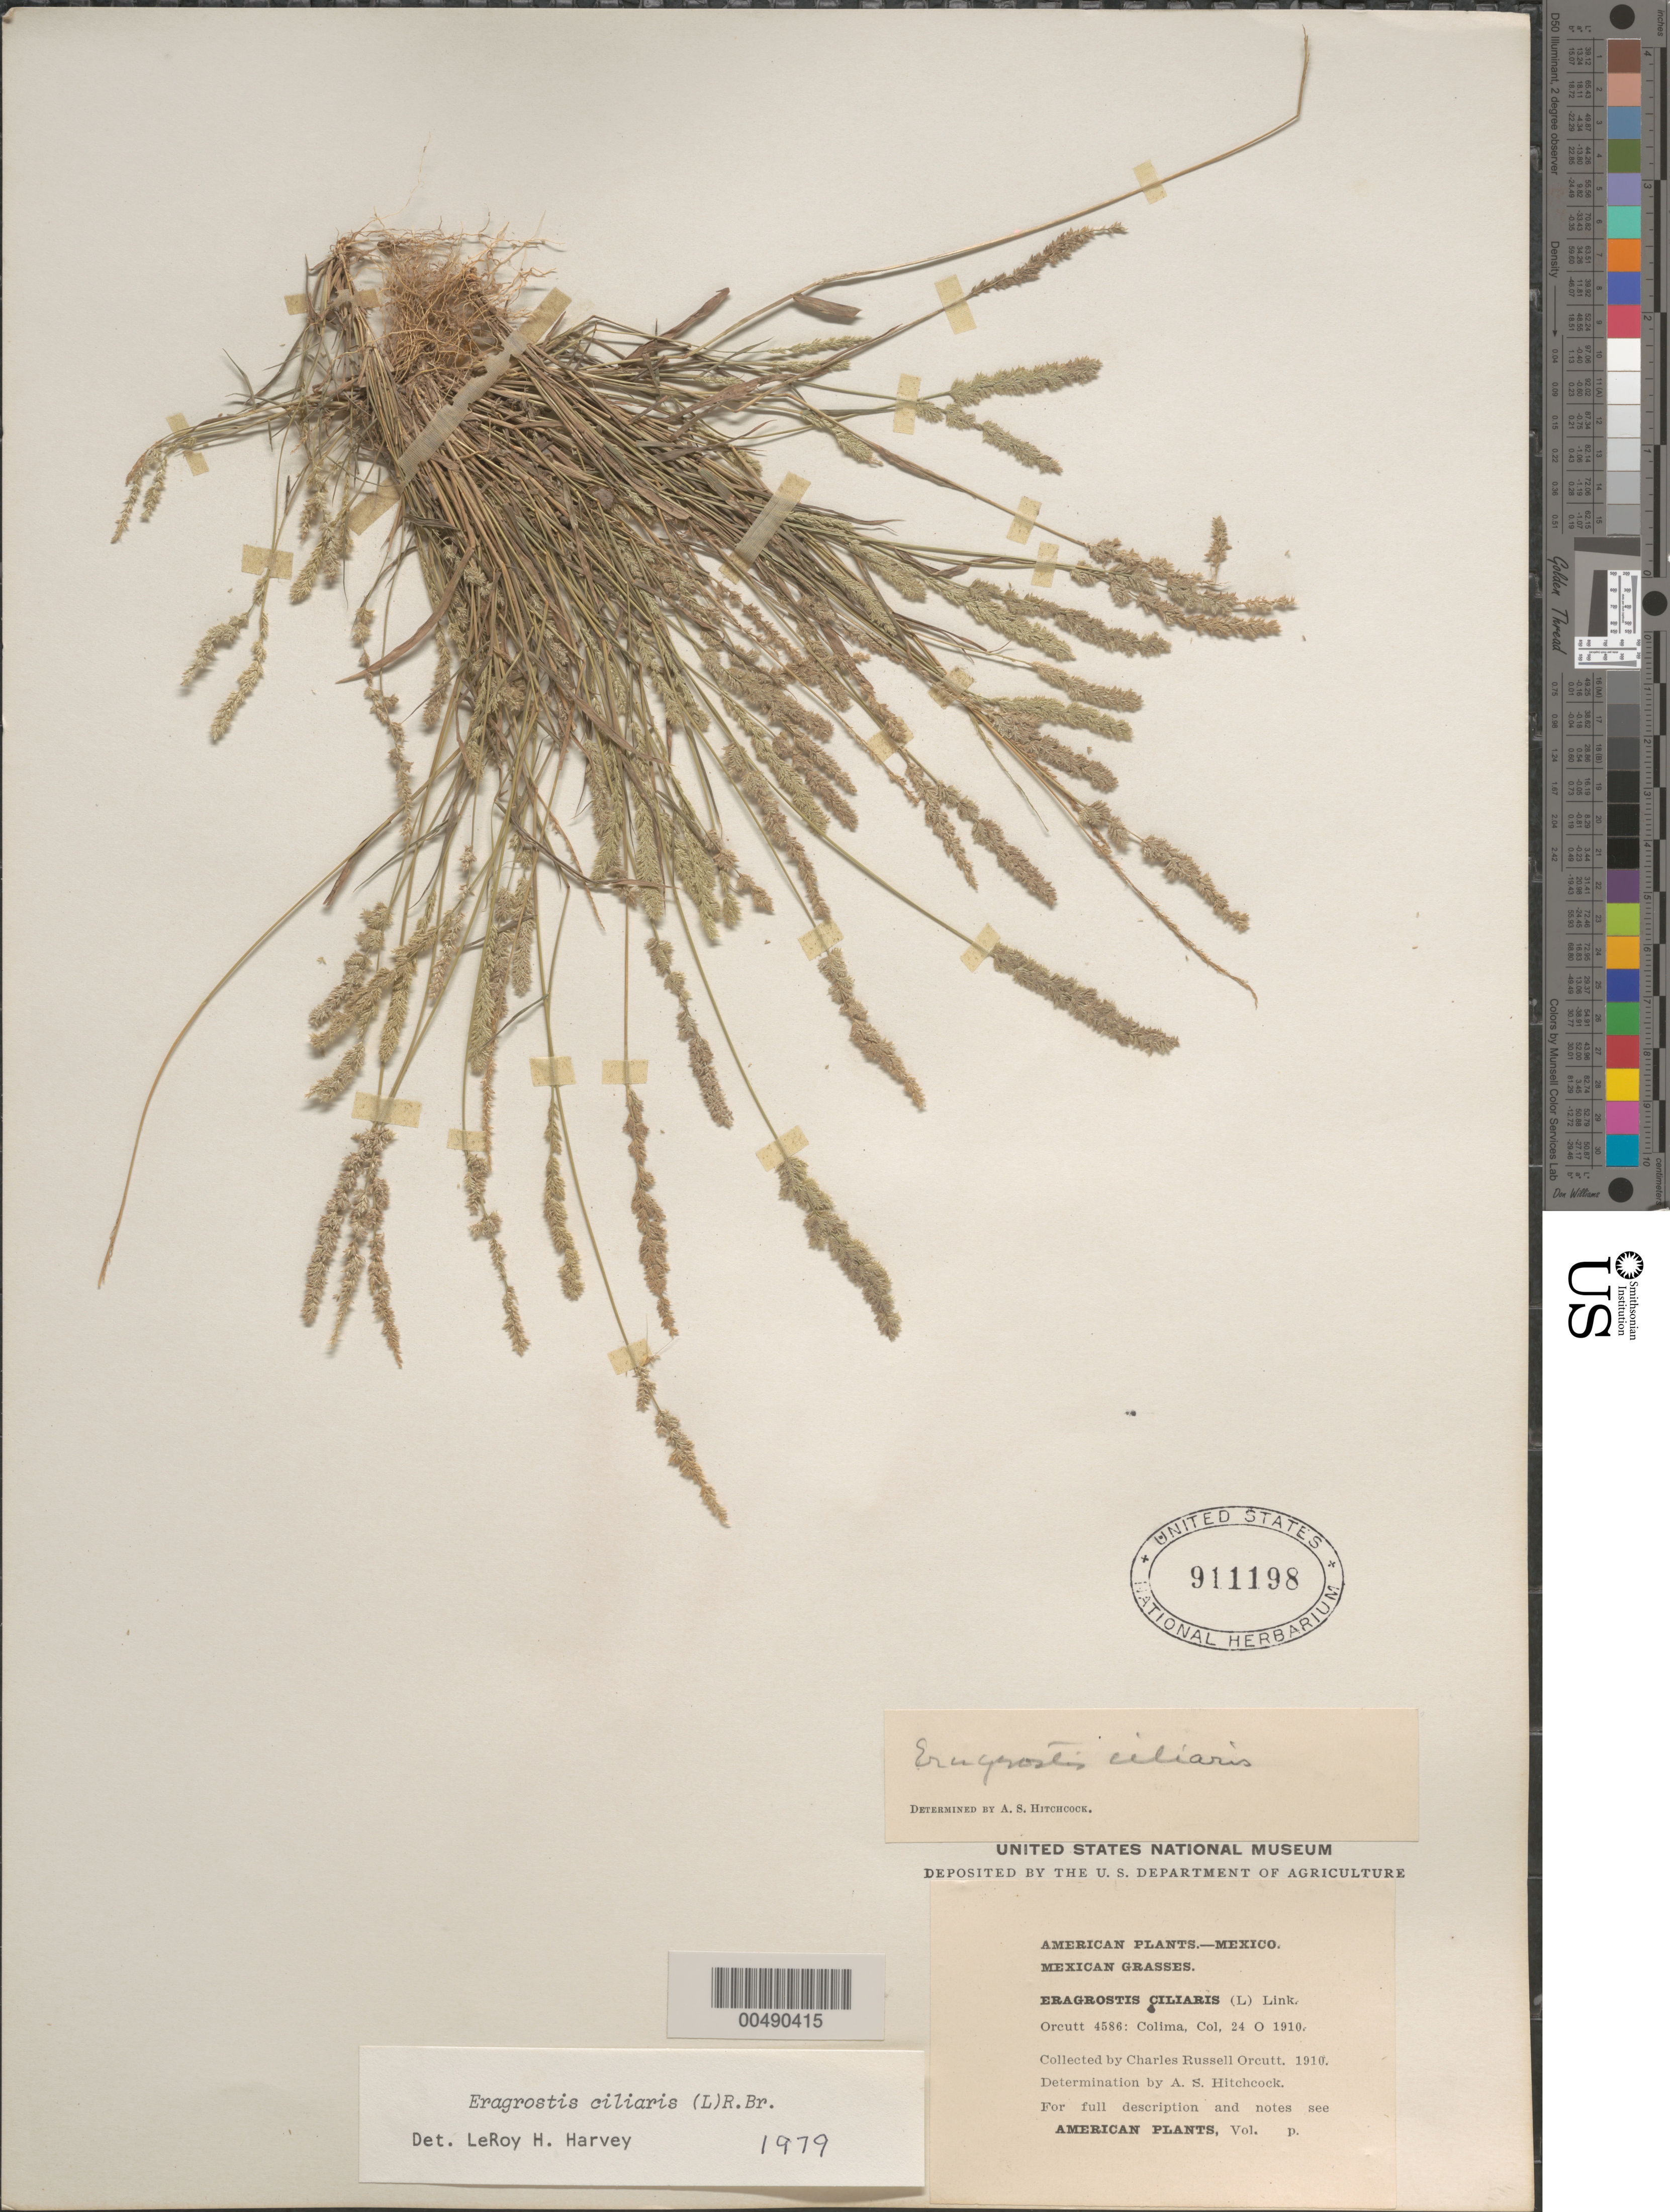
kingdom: Plantae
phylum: Tracheophyta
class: Liliopsida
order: Poales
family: Poaceae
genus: Eragrostis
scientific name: Eragrostis ciliaris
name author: (L.) R. Br.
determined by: Harvey, L. H.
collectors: C. R. Orcutt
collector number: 4586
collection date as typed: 24 Oct 1910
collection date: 1910-10-24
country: Mexico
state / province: Colima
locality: Colima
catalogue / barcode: US 911198